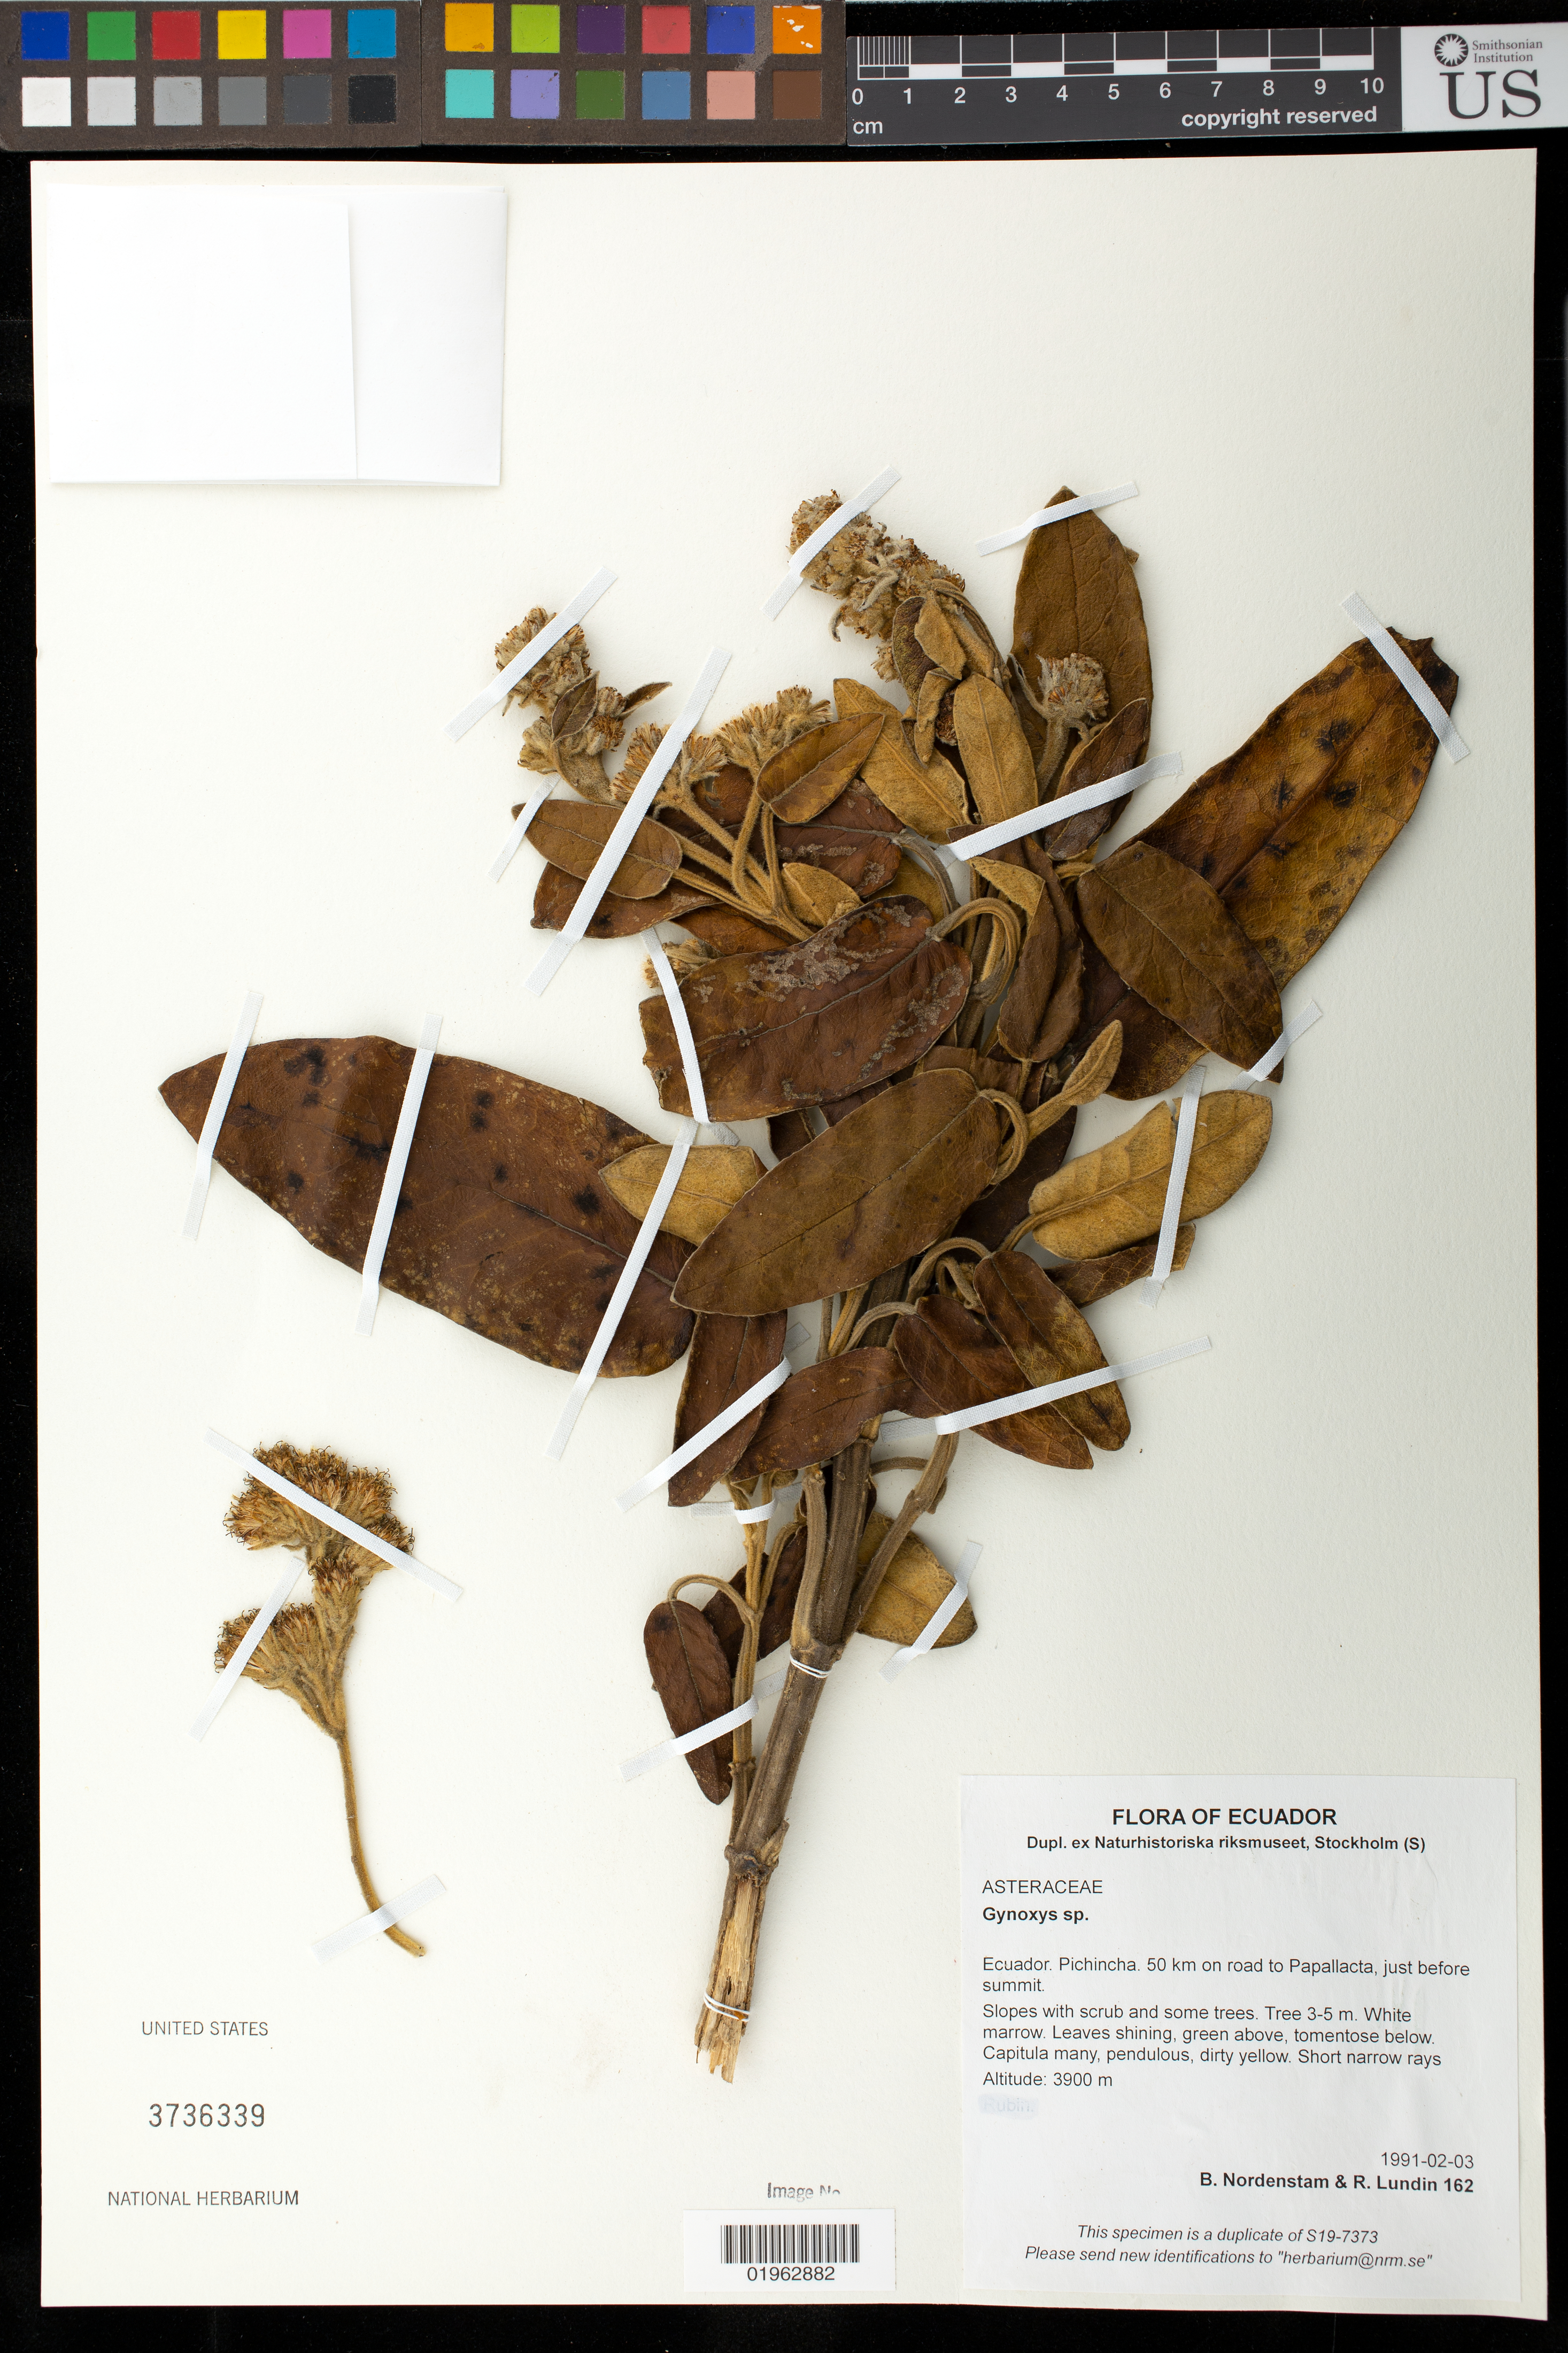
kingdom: Plantae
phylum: Tracheophyta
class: Magnoliopsida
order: Asterales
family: Asteraceae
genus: Gynoxys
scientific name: Gynoxys sp.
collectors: B. Nordenstam & R. Lundin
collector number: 162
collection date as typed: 1991-02-03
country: Ecuador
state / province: Pichincha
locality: Pichincha. 50 km on road to Papallacta, just before summit.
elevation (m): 3900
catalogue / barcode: US 3736339